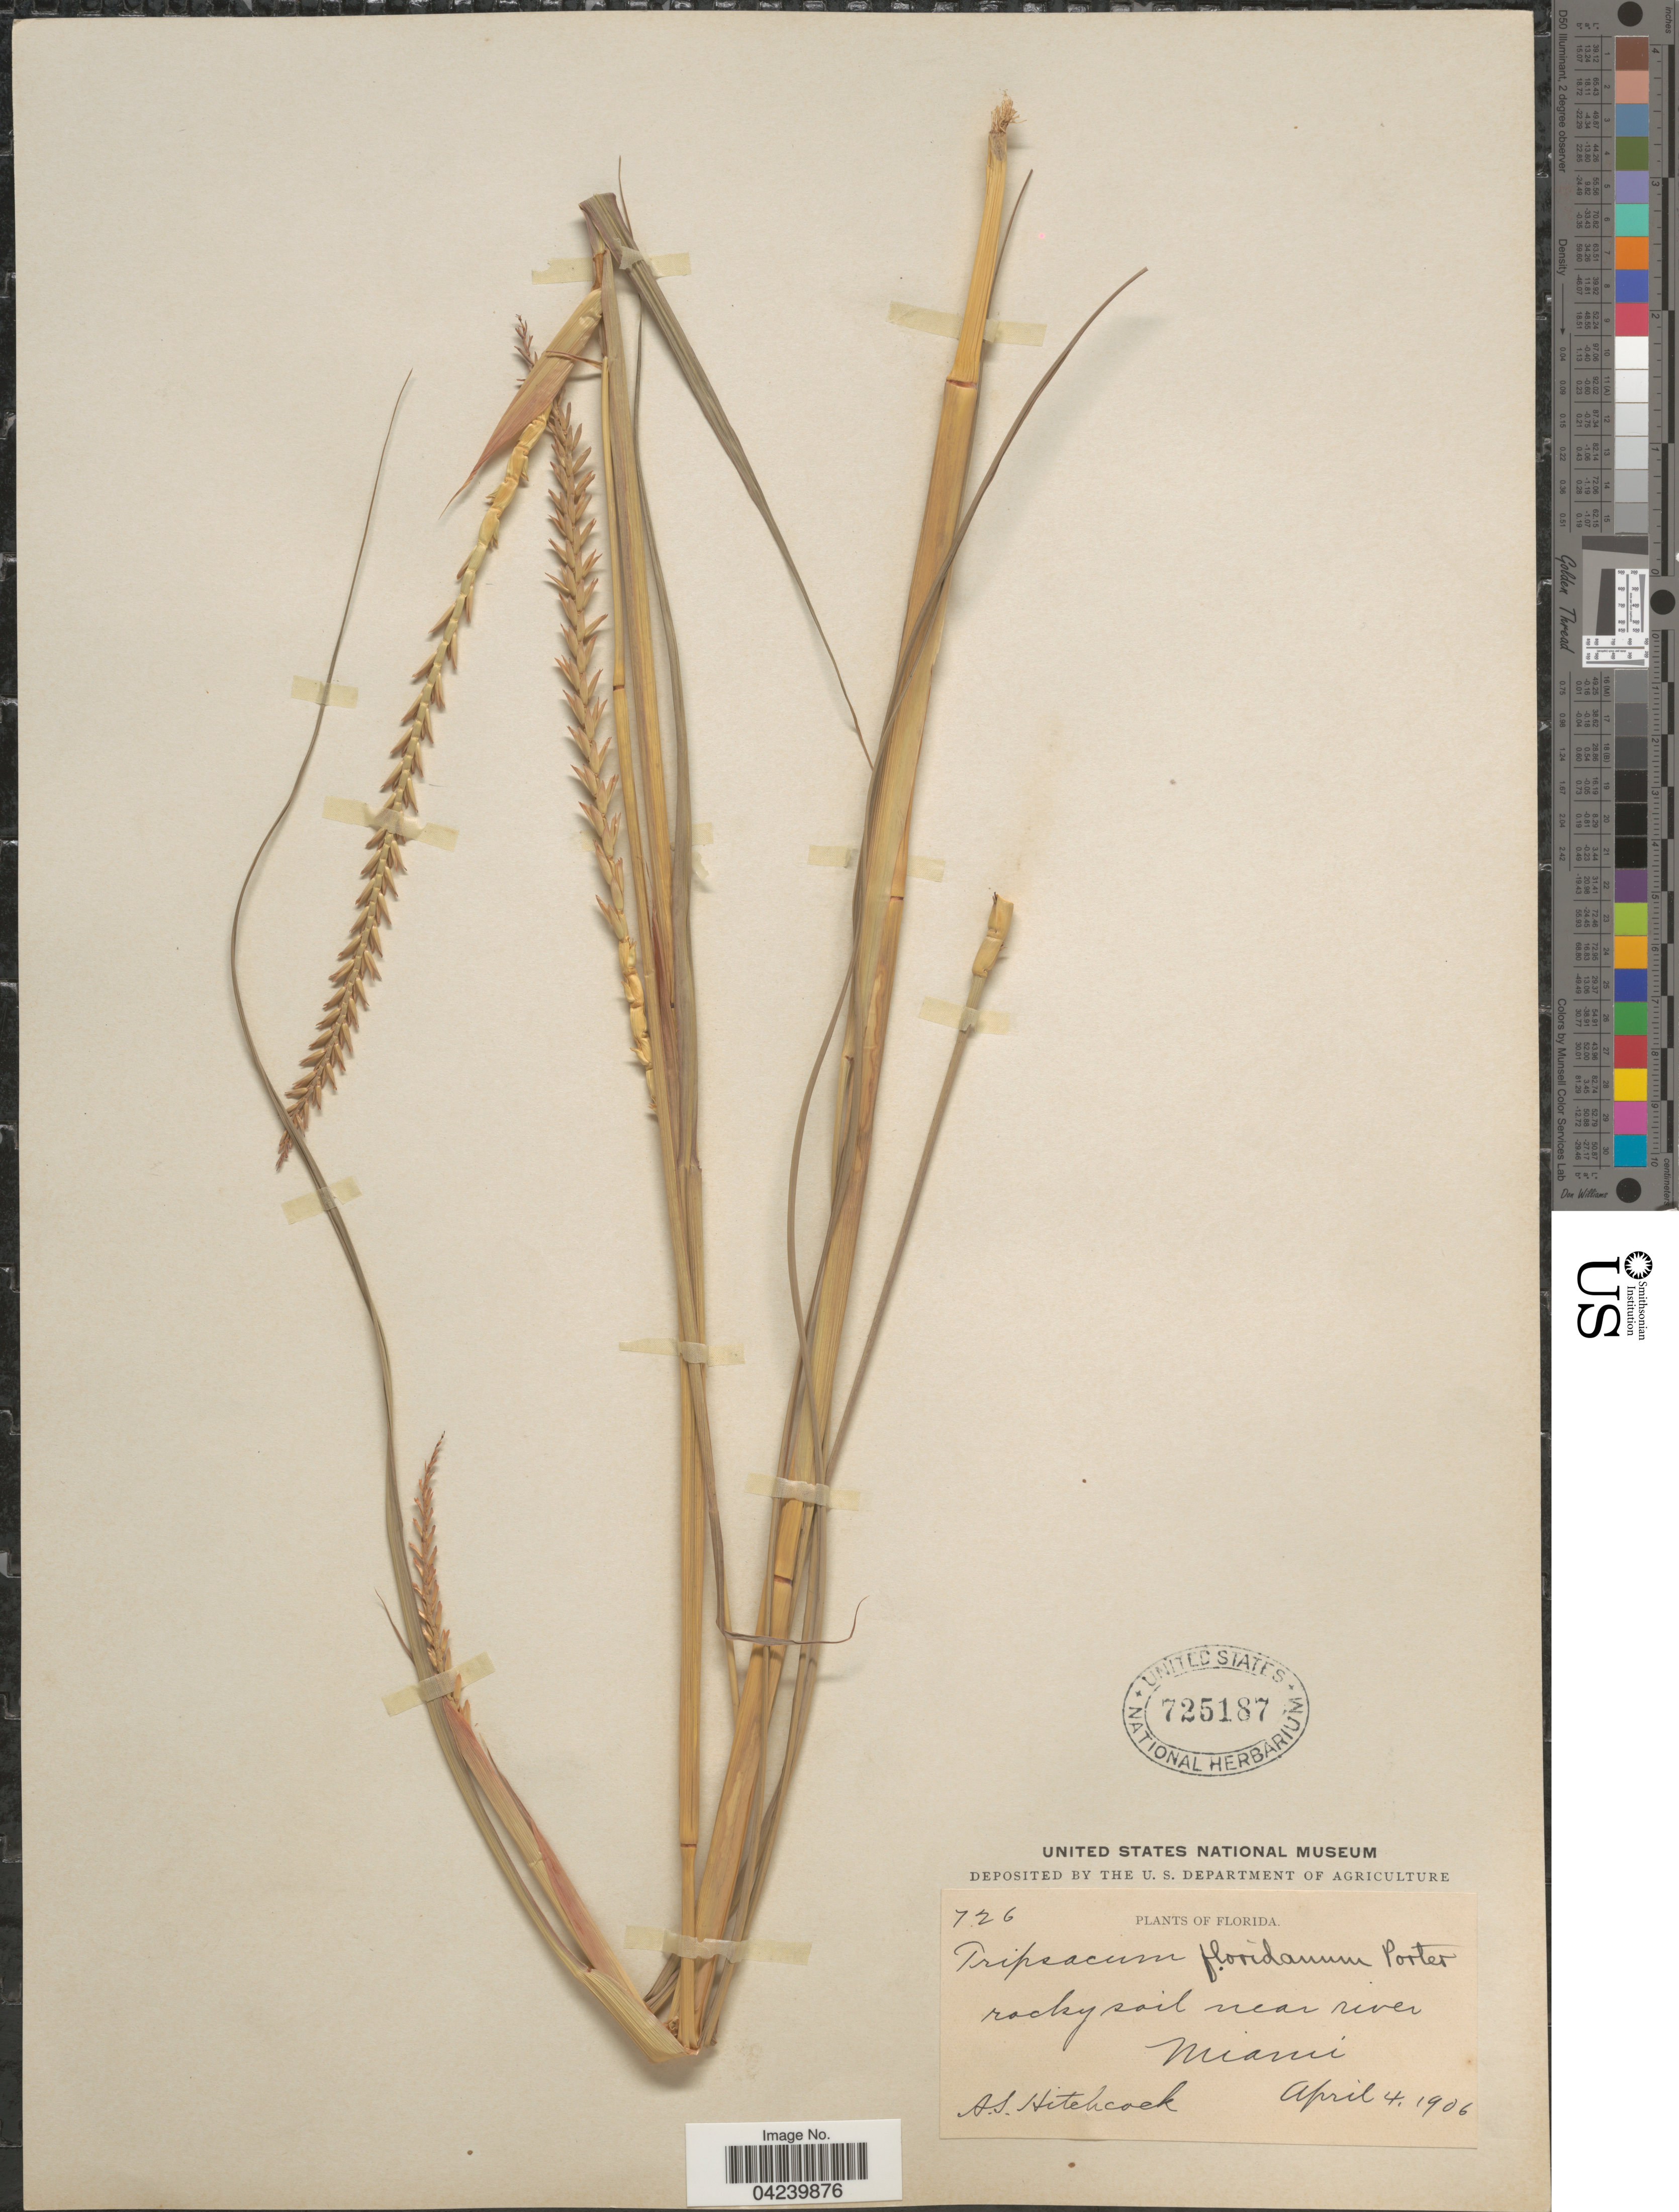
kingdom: Plantae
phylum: Tracheophyta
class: Liliopsida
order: Poales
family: Poaceae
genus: Tripsacum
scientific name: Tripsacum dactyloides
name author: (L.) L.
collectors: A. S. Hitchcock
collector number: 726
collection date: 1906-04-04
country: United States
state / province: Florida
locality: Rocky soil near river. Miami.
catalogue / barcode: US 725187